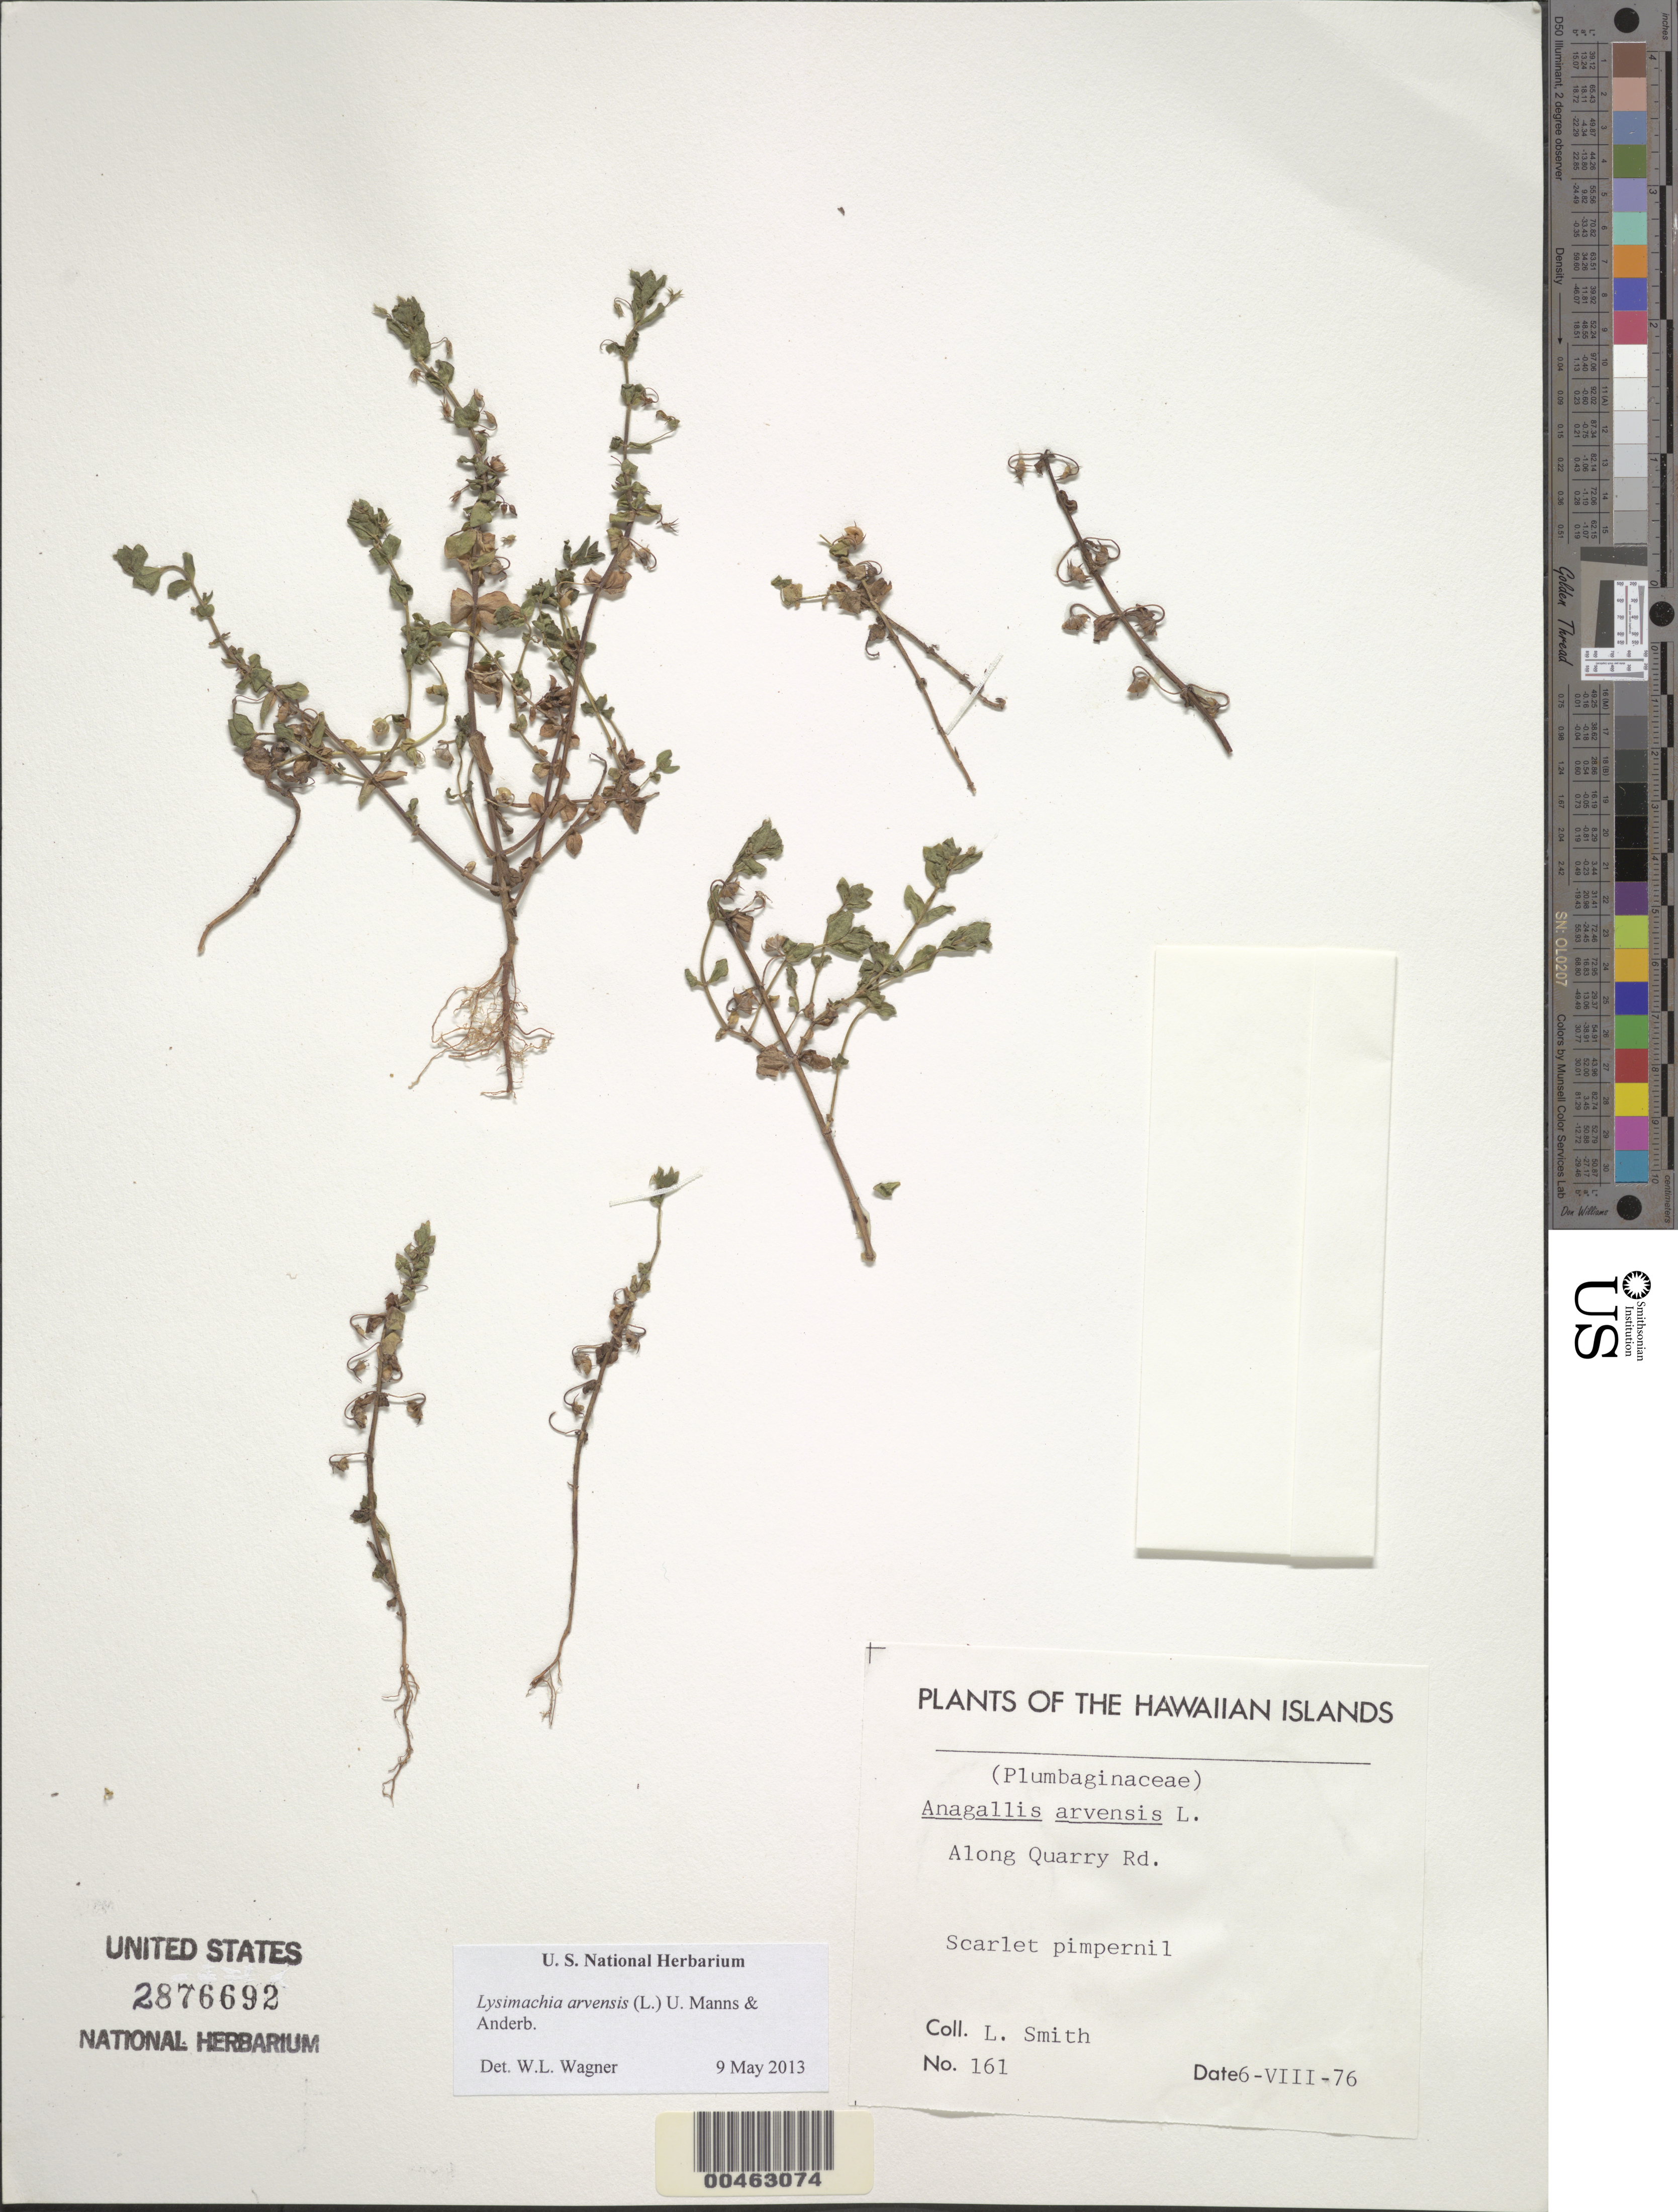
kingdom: Plantae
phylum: Tracheophyta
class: Magnoliopsida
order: Ericales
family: Primulaceae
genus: Lysimachia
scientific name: Lysimachia arvensis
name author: (L.) U. Manns & Anderb.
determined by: Wagner, W. L., (BOT), Smithsonian Institution - National Museum of Natural History (UNITED STATES)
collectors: L. Smith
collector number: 161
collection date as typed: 6 Aug 1976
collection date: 1976-08-06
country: United States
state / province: Hawaii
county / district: Honolulu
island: Oahu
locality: Along Quarry Rd.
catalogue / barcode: US 2876692